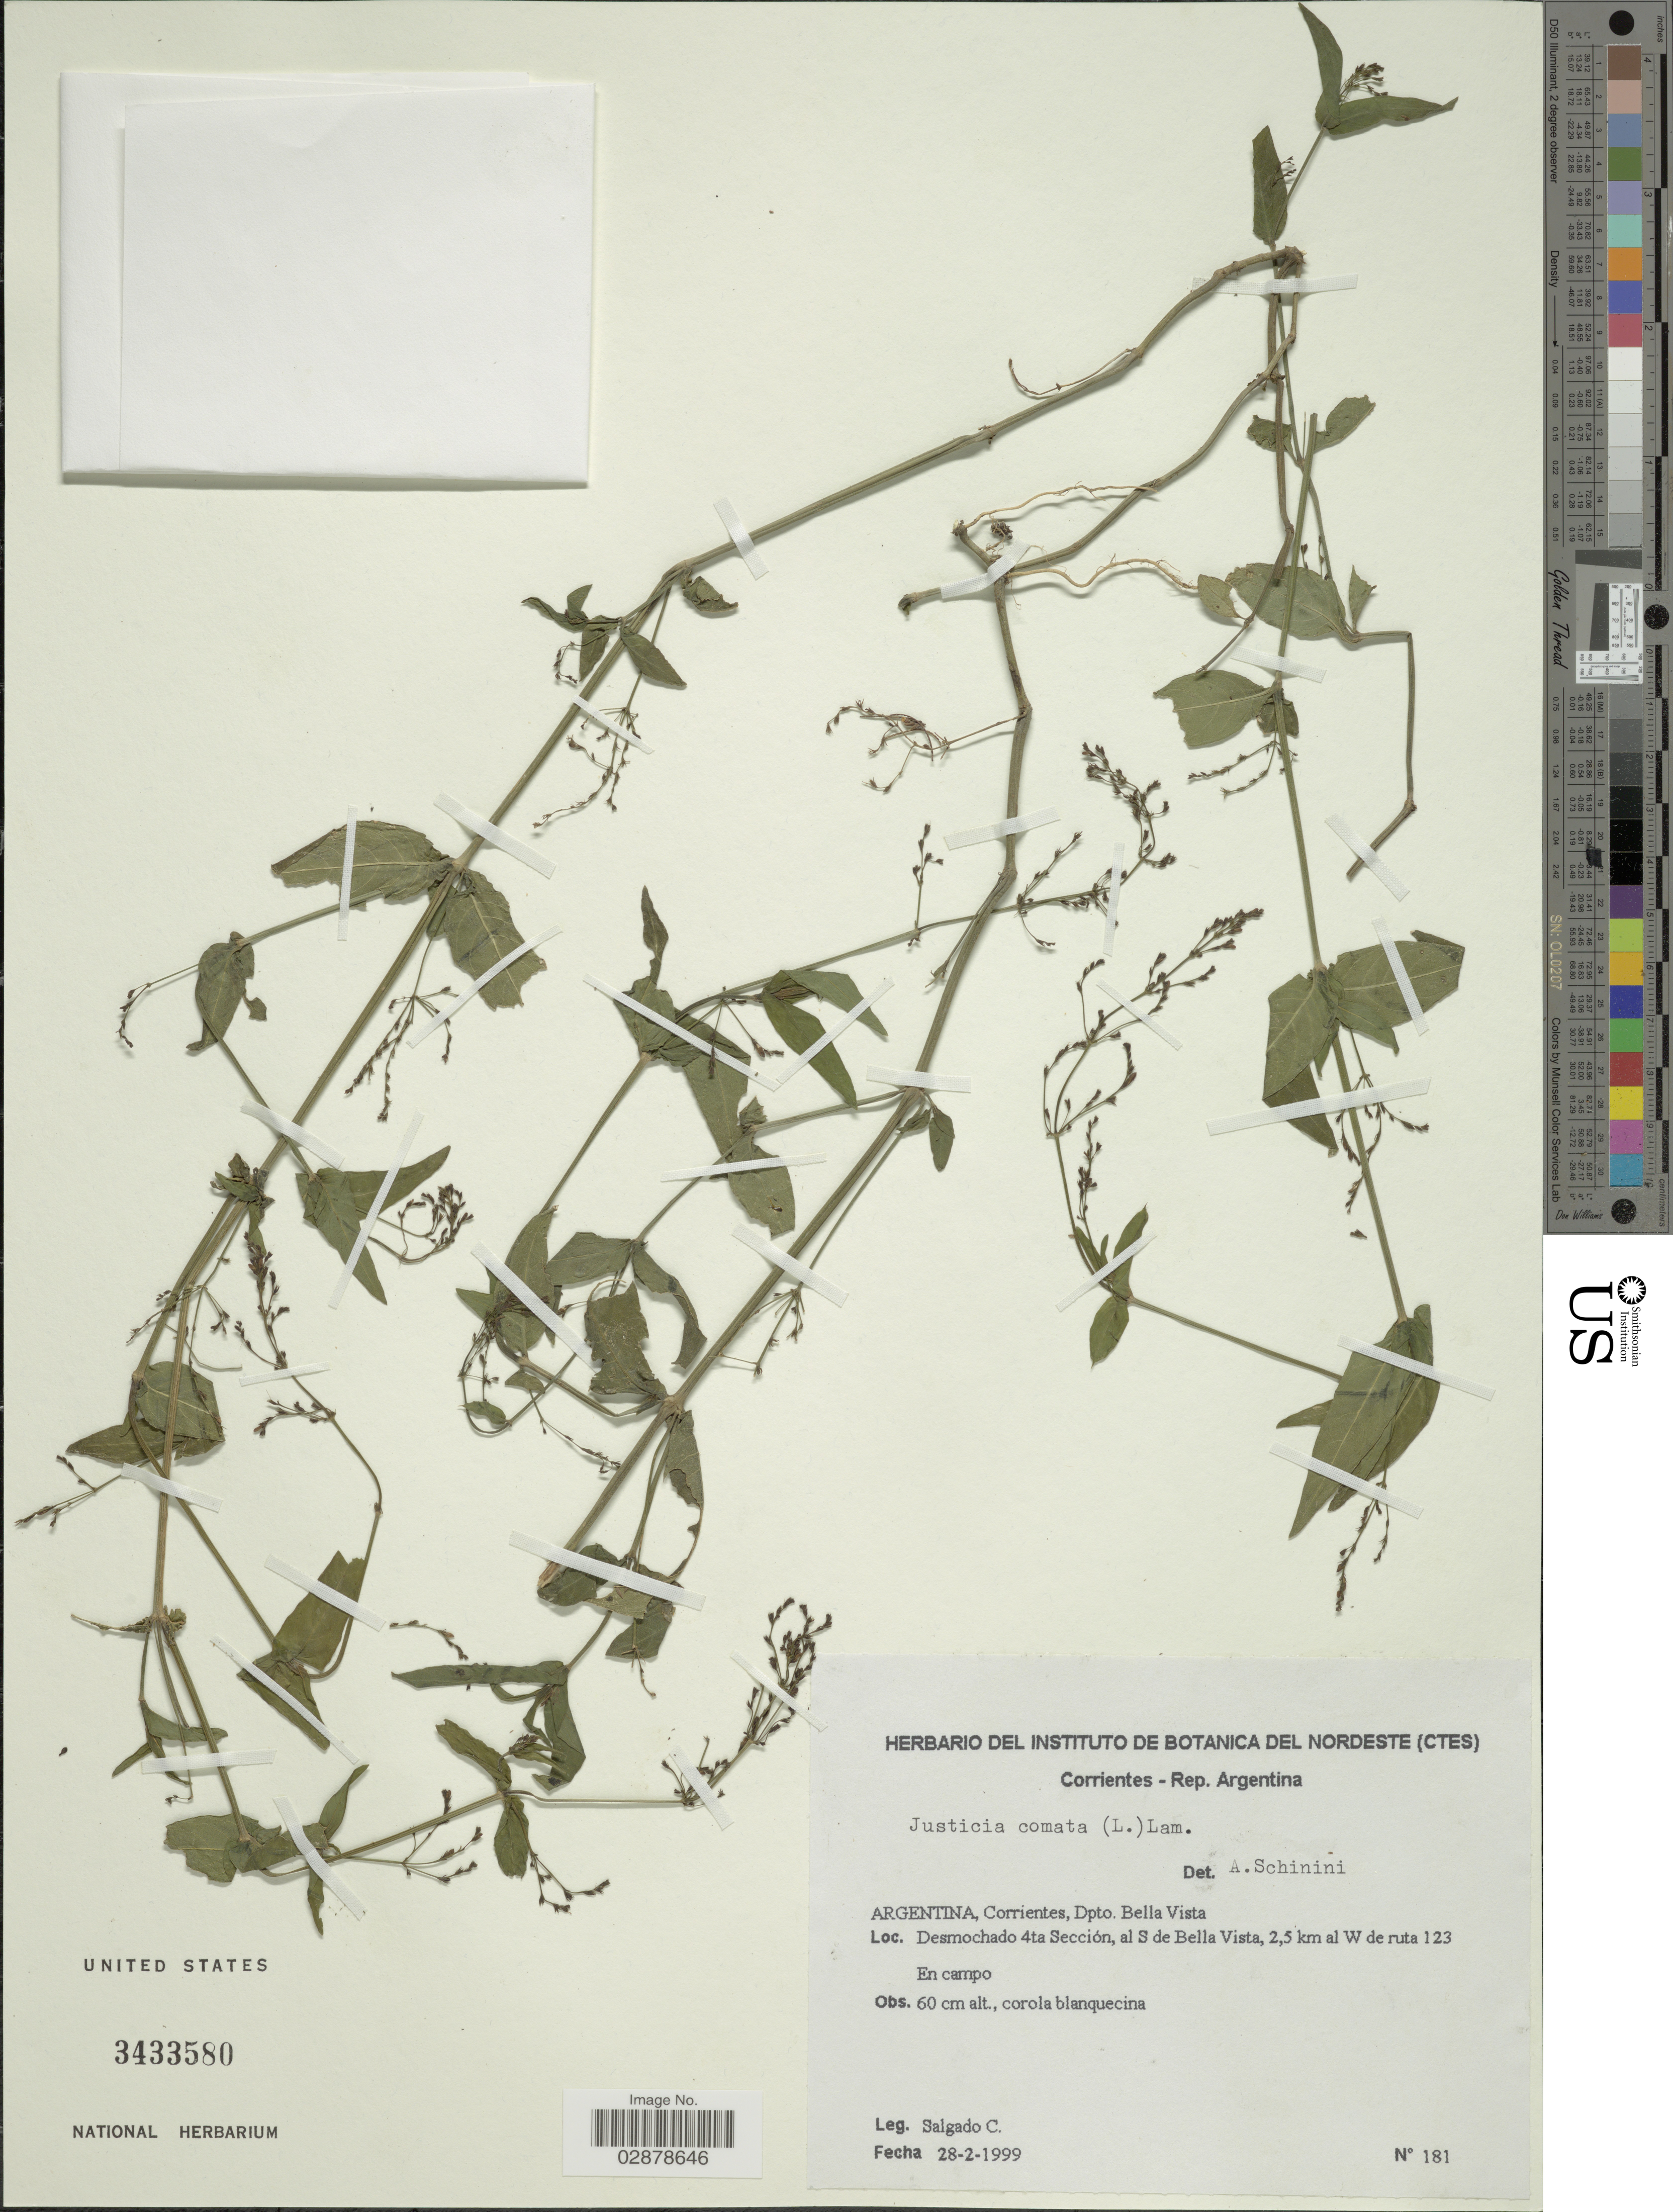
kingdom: Plantae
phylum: Tracheophyta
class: Magnoliopsida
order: Lamiales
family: Acanthaceae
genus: Justicia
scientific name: Justicia comata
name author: (L.) Lam.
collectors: C. Salgado Castañeda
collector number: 181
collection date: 1999-02-28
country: Argentina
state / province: Corrientes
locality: Dpto. Bella Vista, Desmochado 4ta Sección, al S de Bella Vista, 2,5 km al W de ruta 123 En Campo.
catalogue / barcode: US 3433580